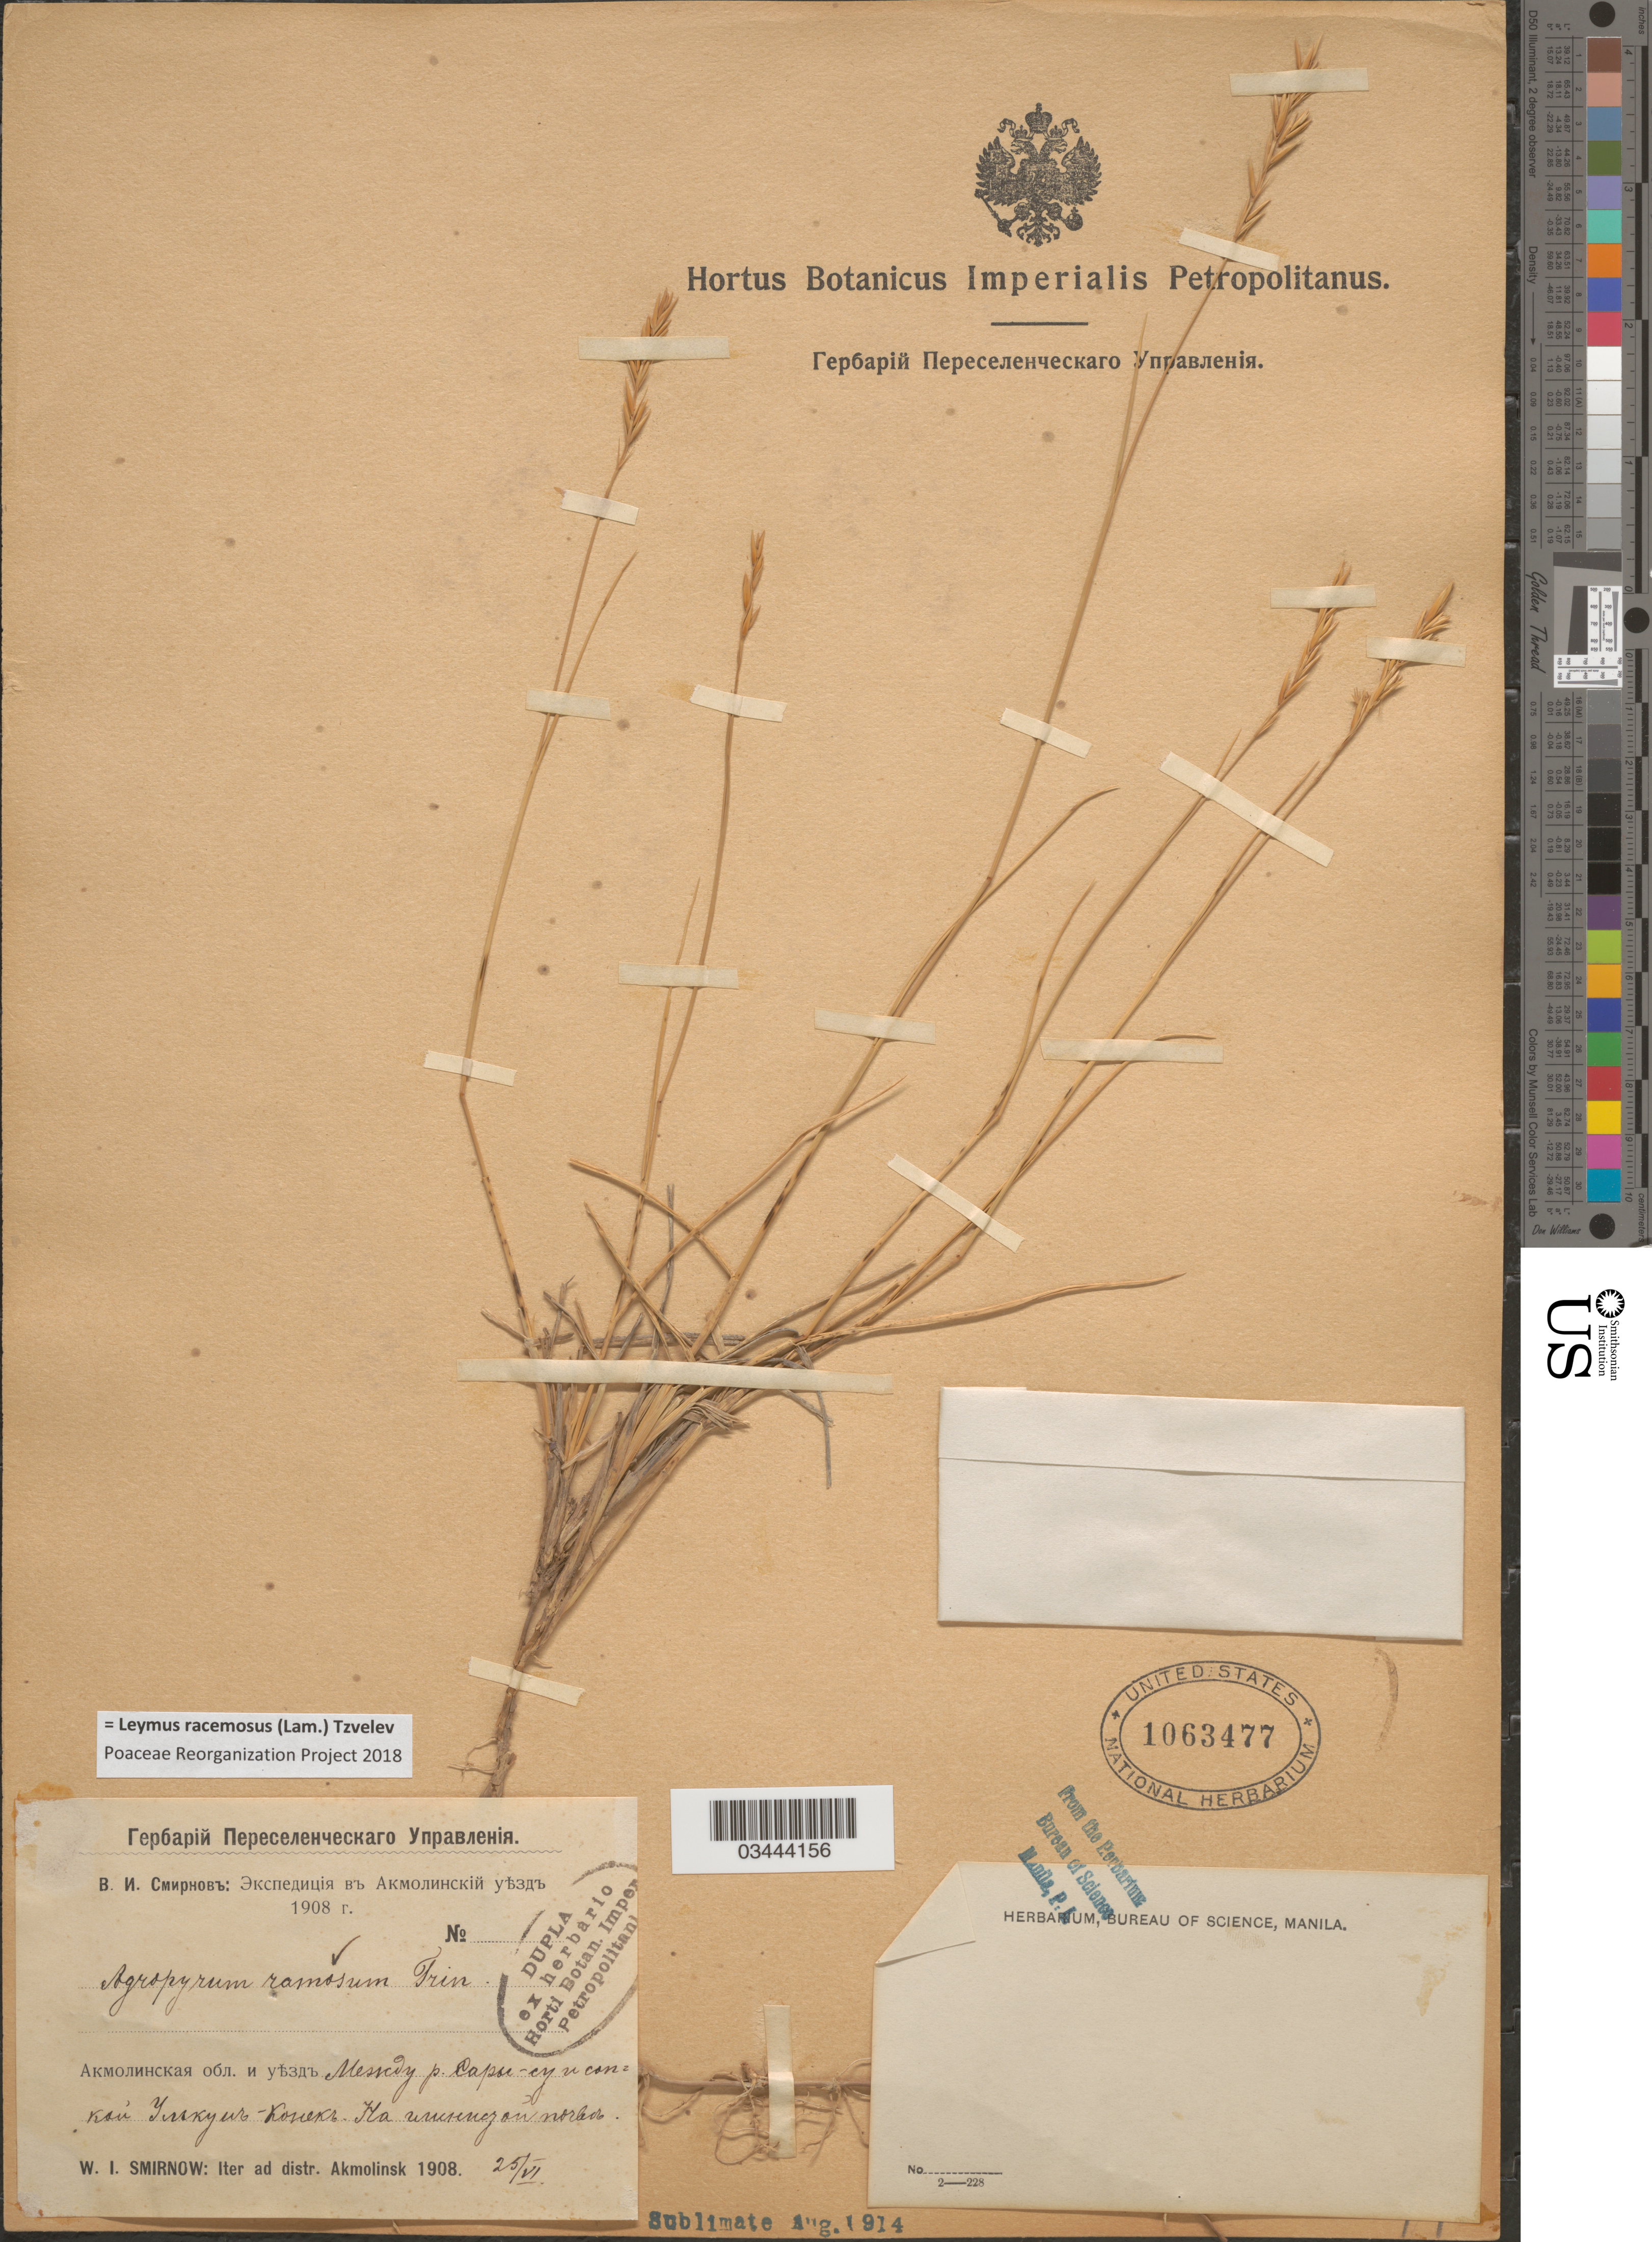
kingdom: Plantae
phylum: Tracheophyta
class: Liliopsida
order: Poales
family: Poaceae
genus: Leymus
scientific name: Leymus racemosus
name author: (Lam.) Tzvelev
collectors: W. Smirnow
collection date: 1908-06-25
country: Kazakhstan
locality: Iter ad distr. Akmolinsk. Between river Sarysu and Ulkun-Konek Mt.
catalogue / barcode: US 1063477